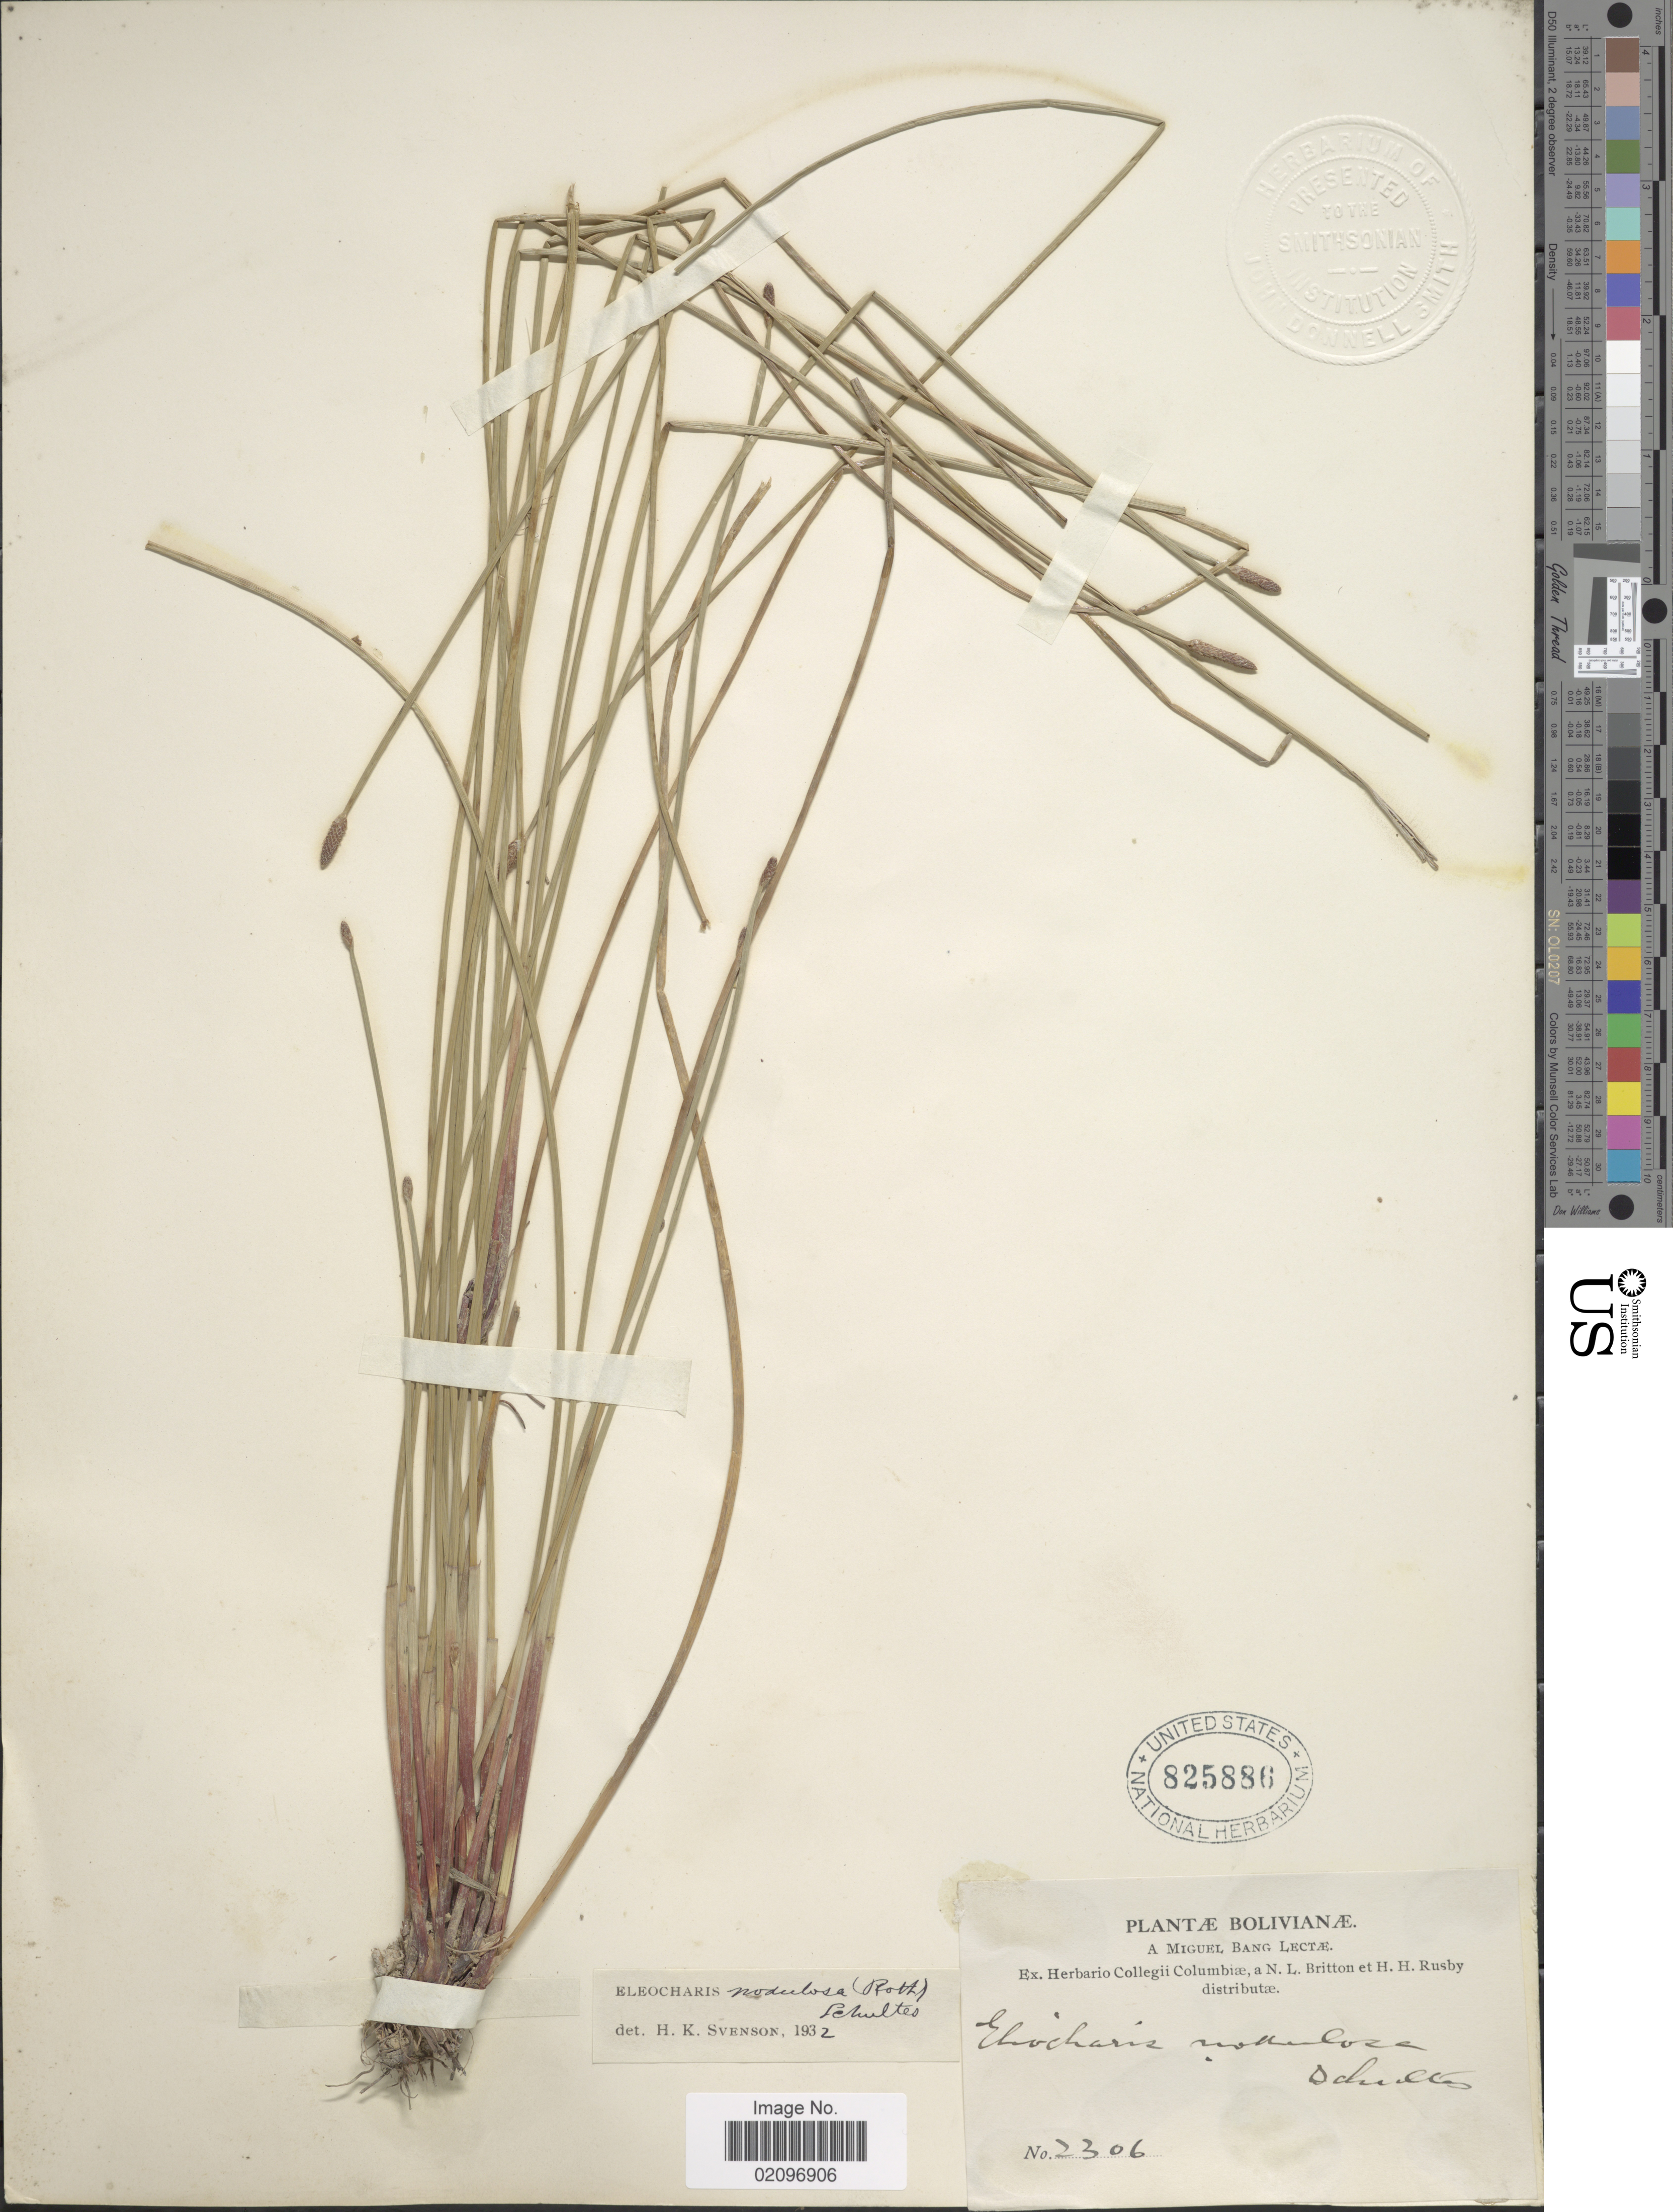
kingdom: Plantae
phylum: Tracheophyta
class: Liliopsida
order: Poales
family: Cyperaceae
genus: Eleocharis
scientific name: Eleocharis montana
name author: (Kunth) Roem. & Schult.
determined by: Strong, Mark T., (BOT), Smithsonian Institution - National Museum of Natural History (UNITED STATES)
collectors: M. Bang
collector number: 2306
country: Bolivia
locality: Bolivianae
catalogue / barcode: US 825886